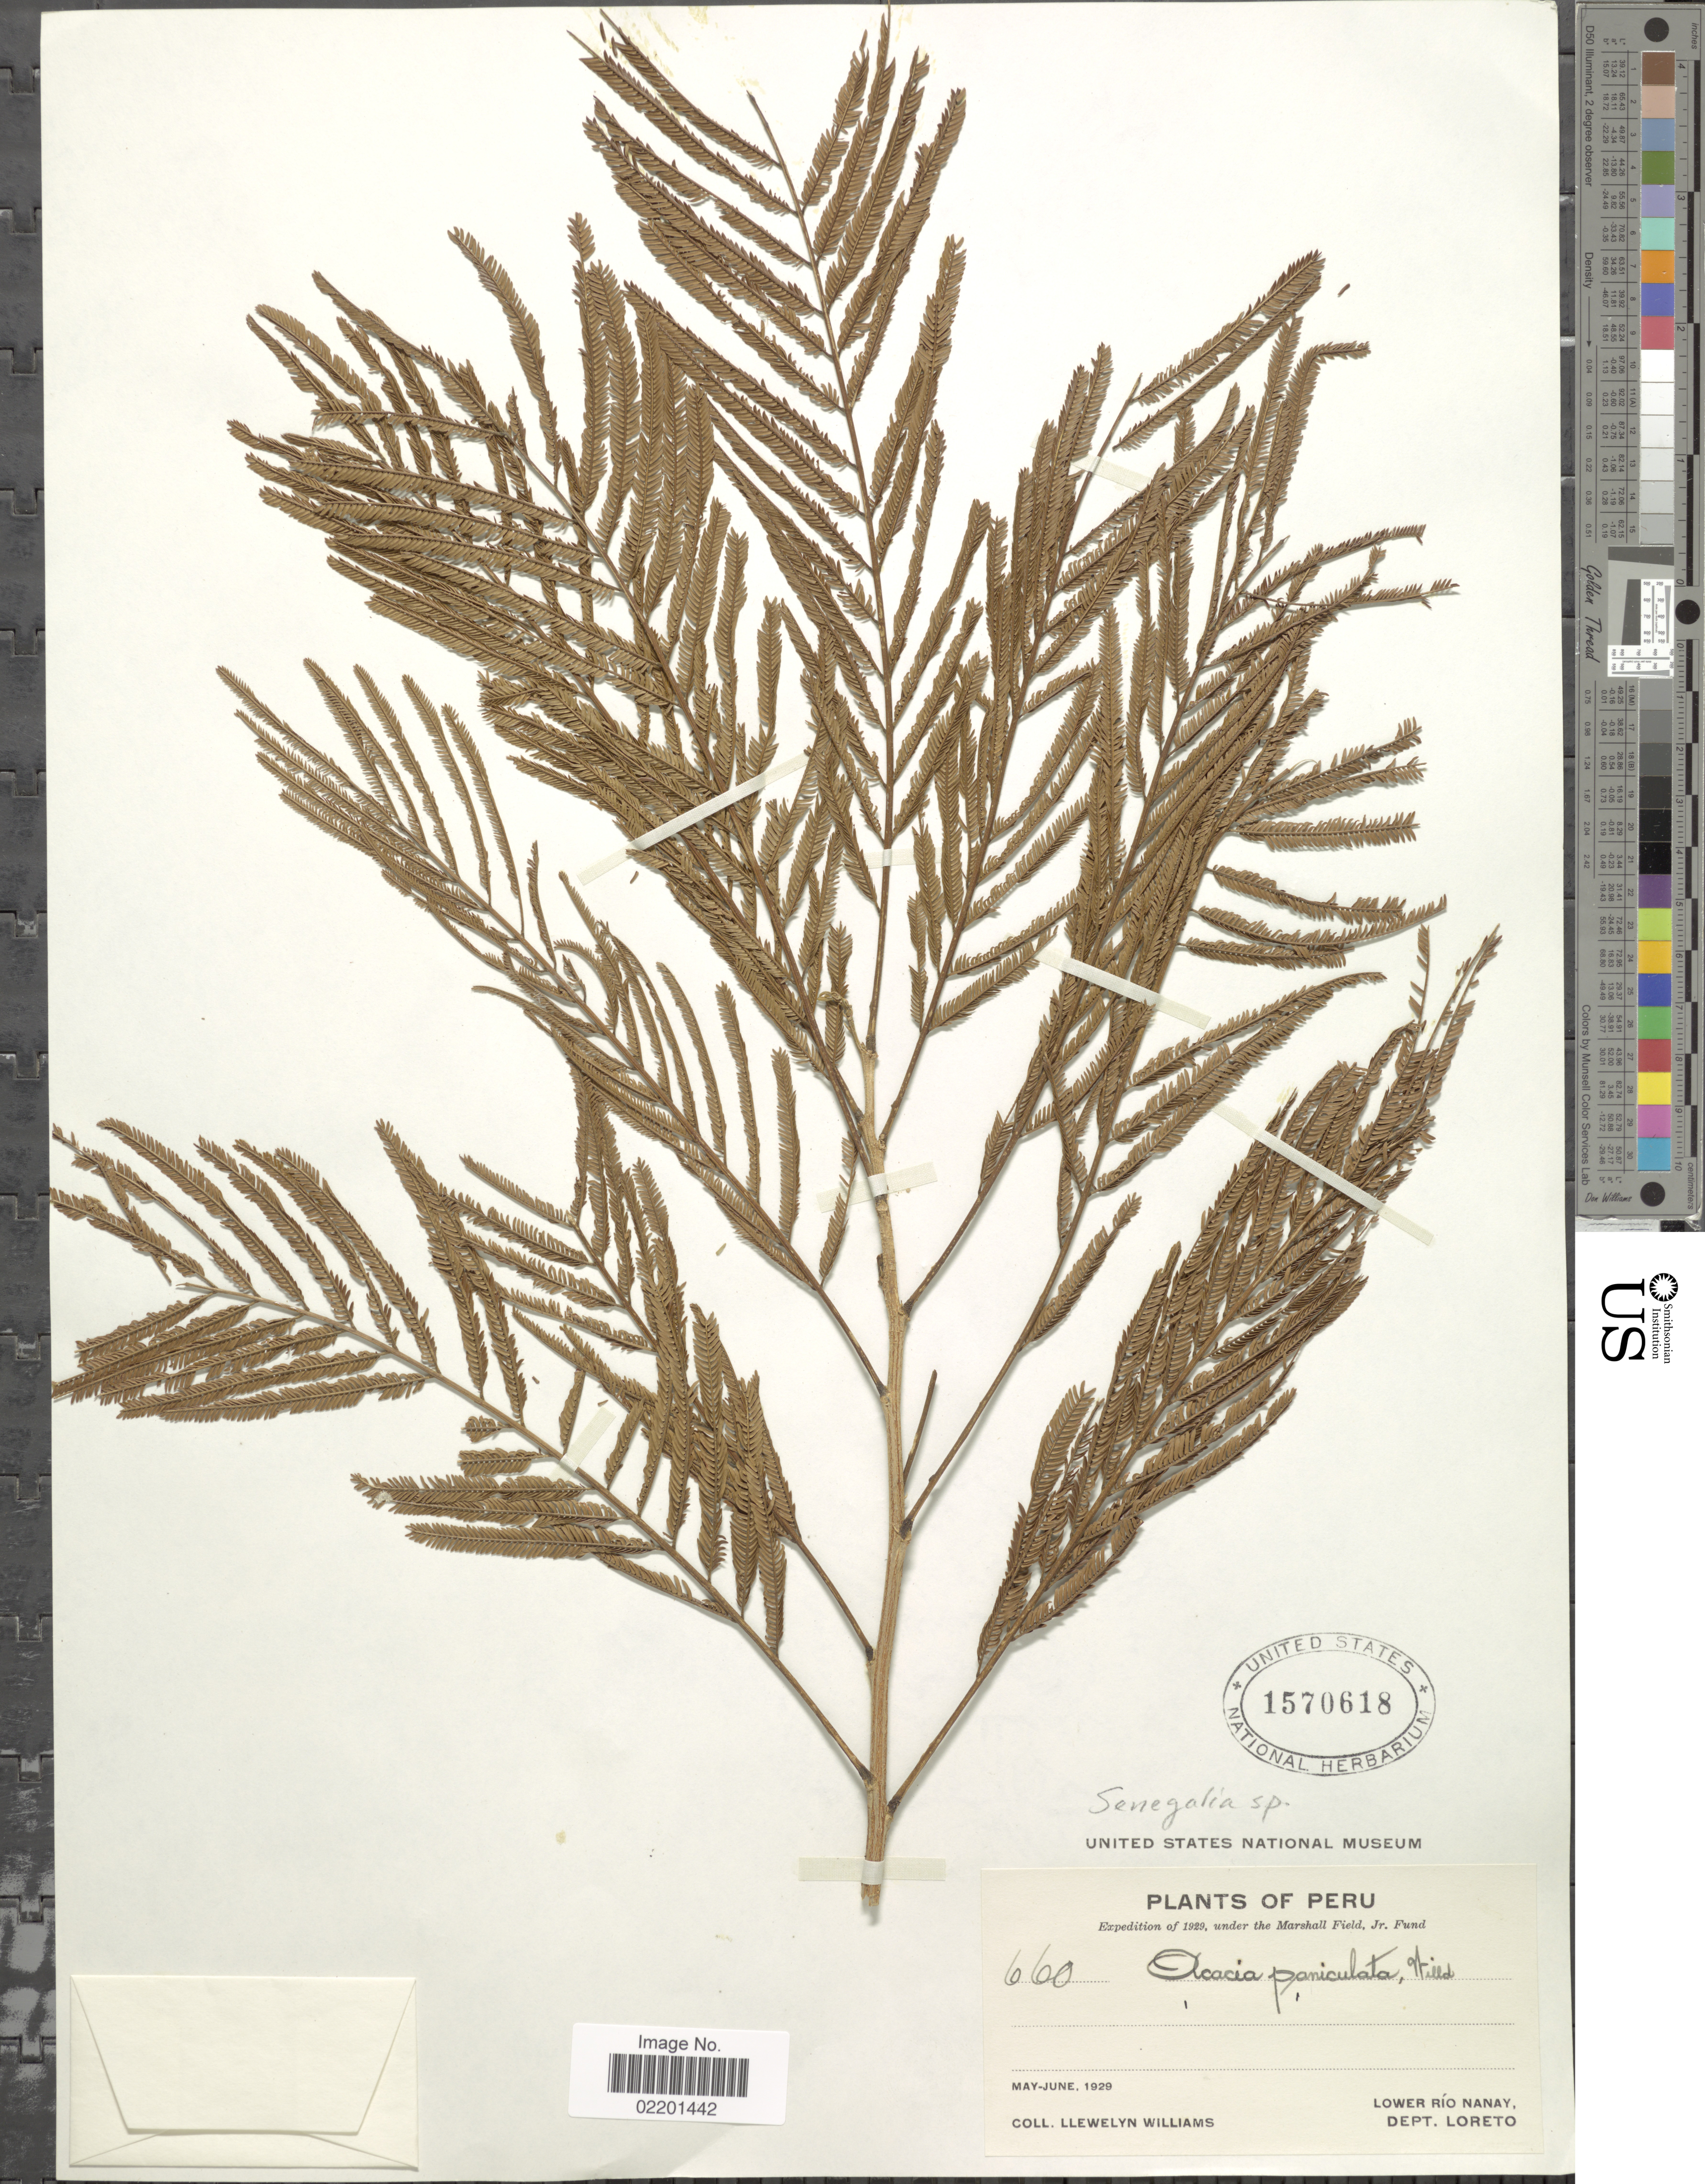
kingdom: Plantae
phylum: Tracheophyta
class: Magnoliopsida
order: Fabales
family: Fabaceae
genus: Senegalia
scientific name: Senegalia sp.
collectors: Ll. Williams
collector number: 660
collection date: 1929-05/1929-06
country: Peru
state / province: Loreto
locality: Lower Rio Nanay.Dept. Loreto.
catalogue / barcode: US 1570618